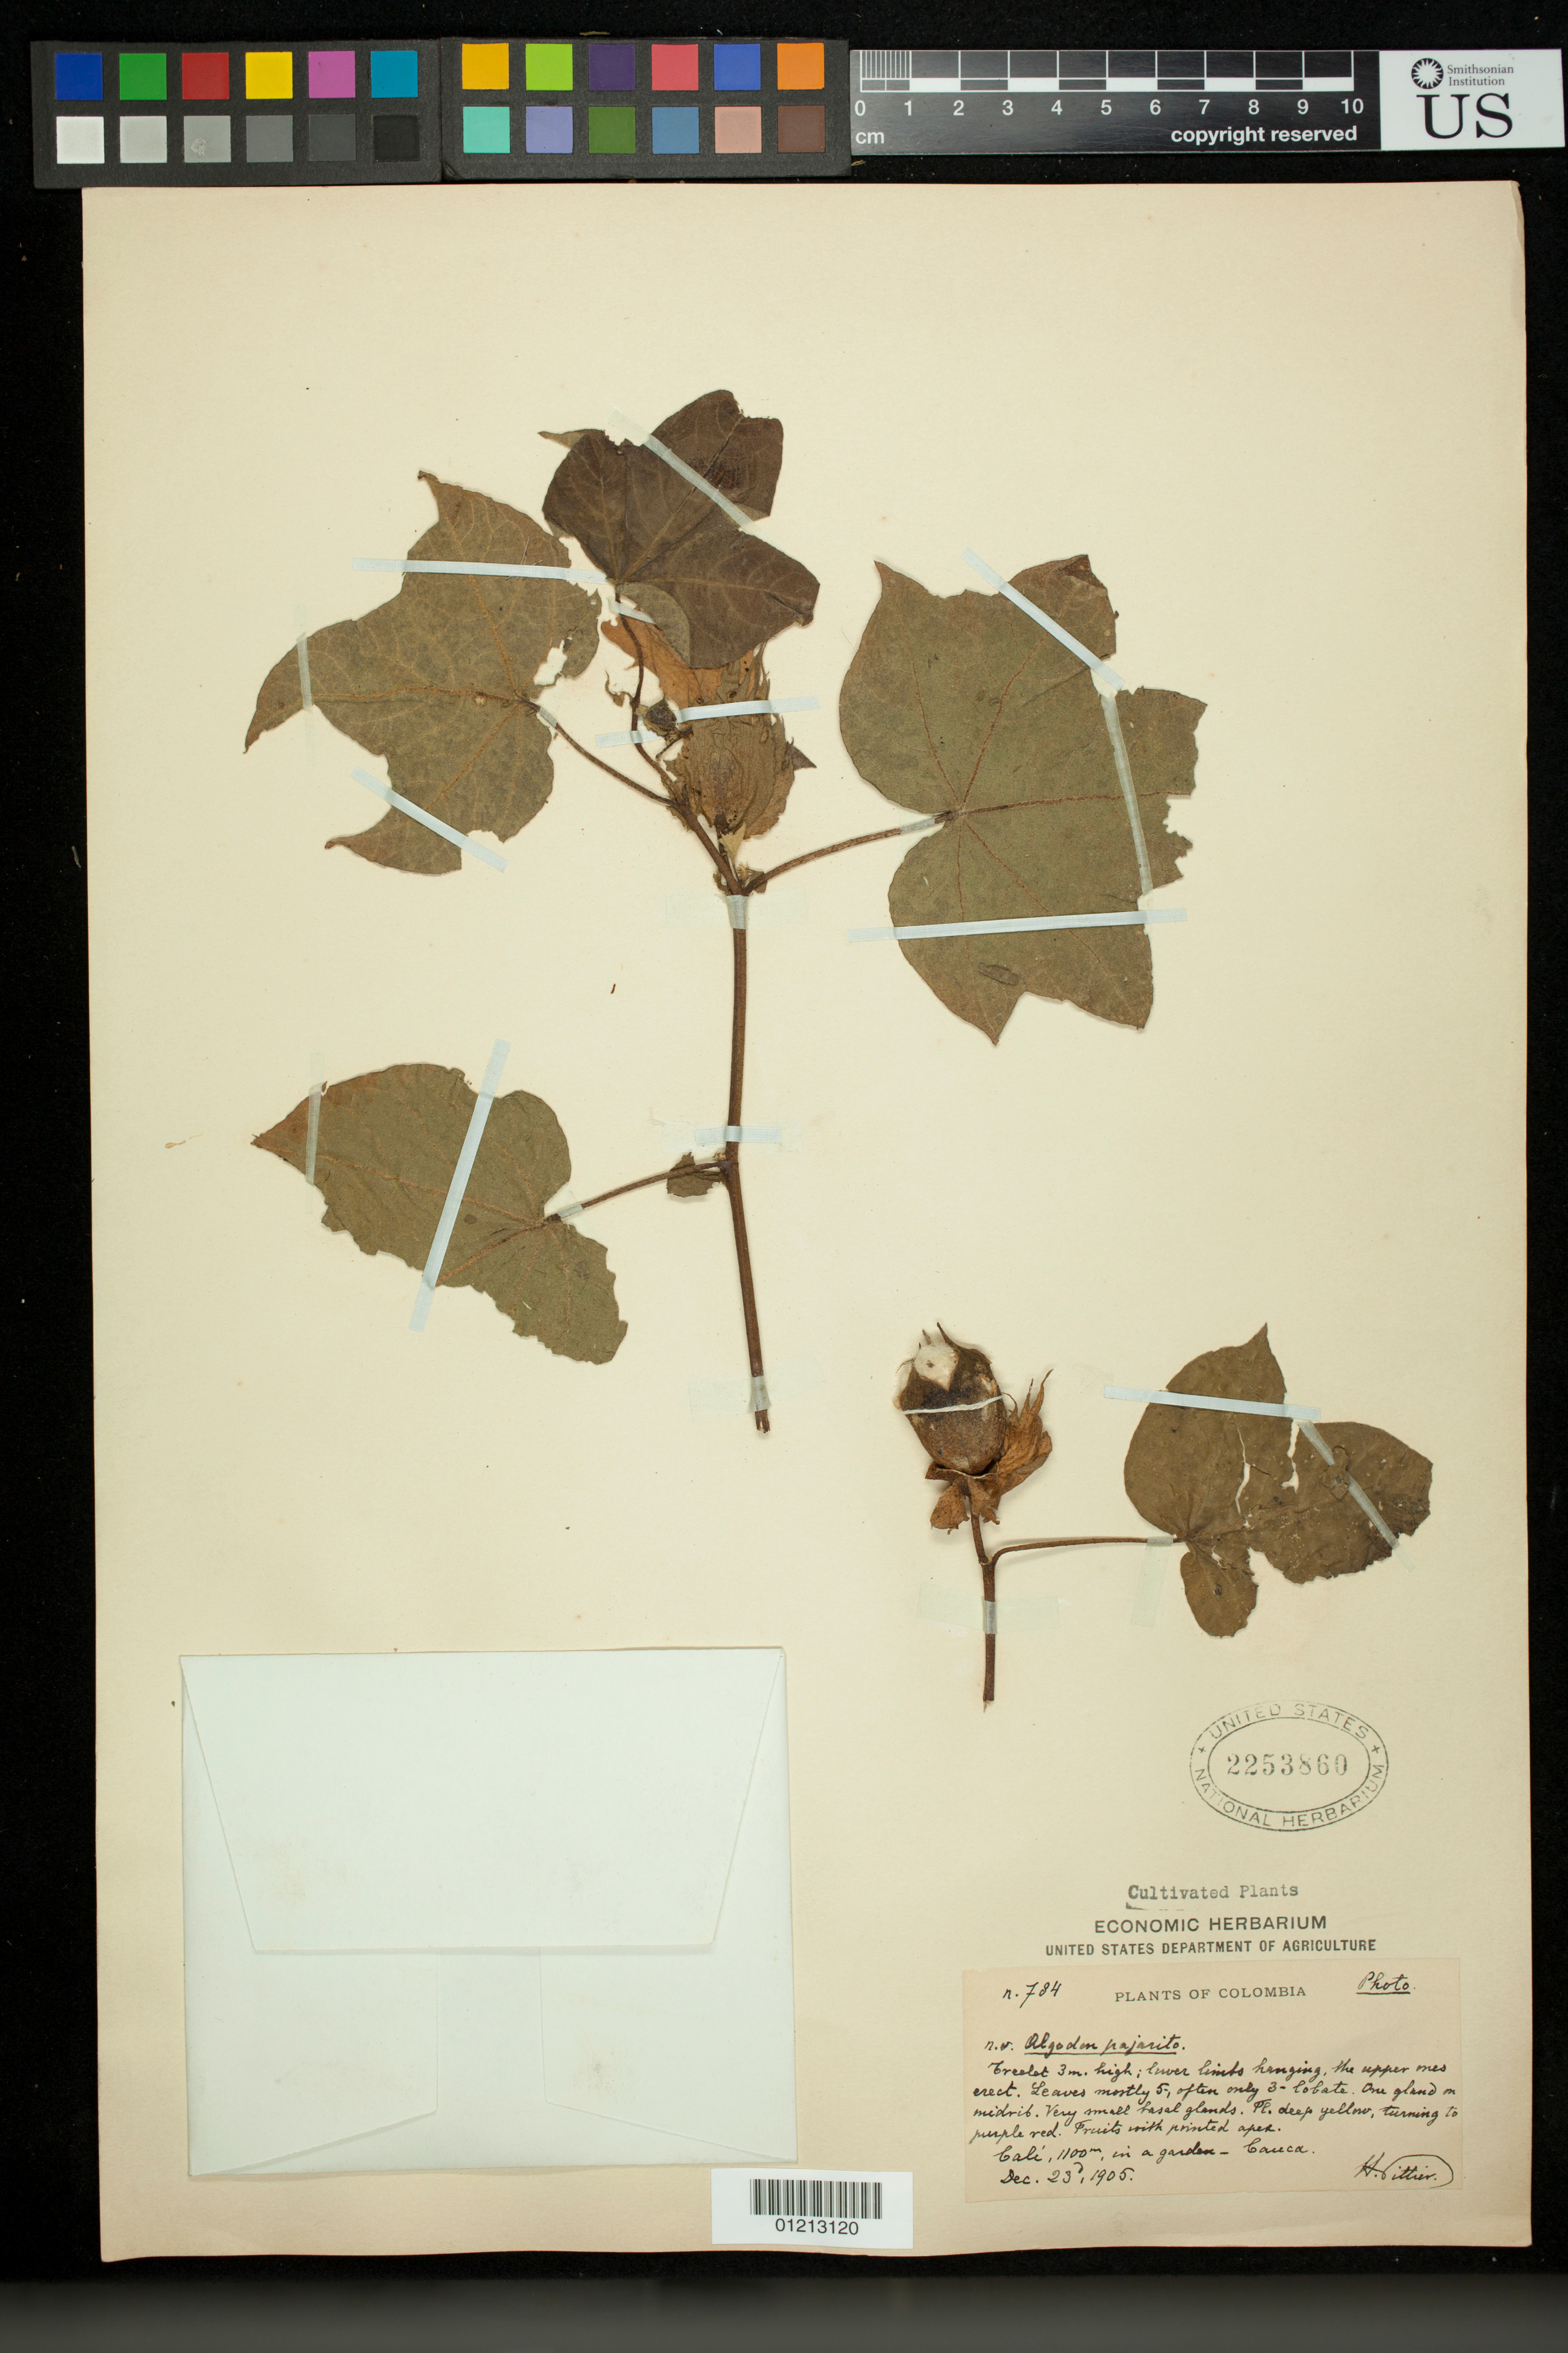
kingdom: Plantae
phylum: Tracheophyta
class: Magnoliopsida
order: Malvales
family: Malvaceae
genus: Gossypium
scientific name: Gossypium sp.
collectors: H. F. Pittier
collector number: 784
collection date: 1905-12-23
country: Colombia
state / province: Valle del Cauca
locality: Cali, In a garden--Cauca.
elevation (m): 1100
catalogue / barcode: US 2253860